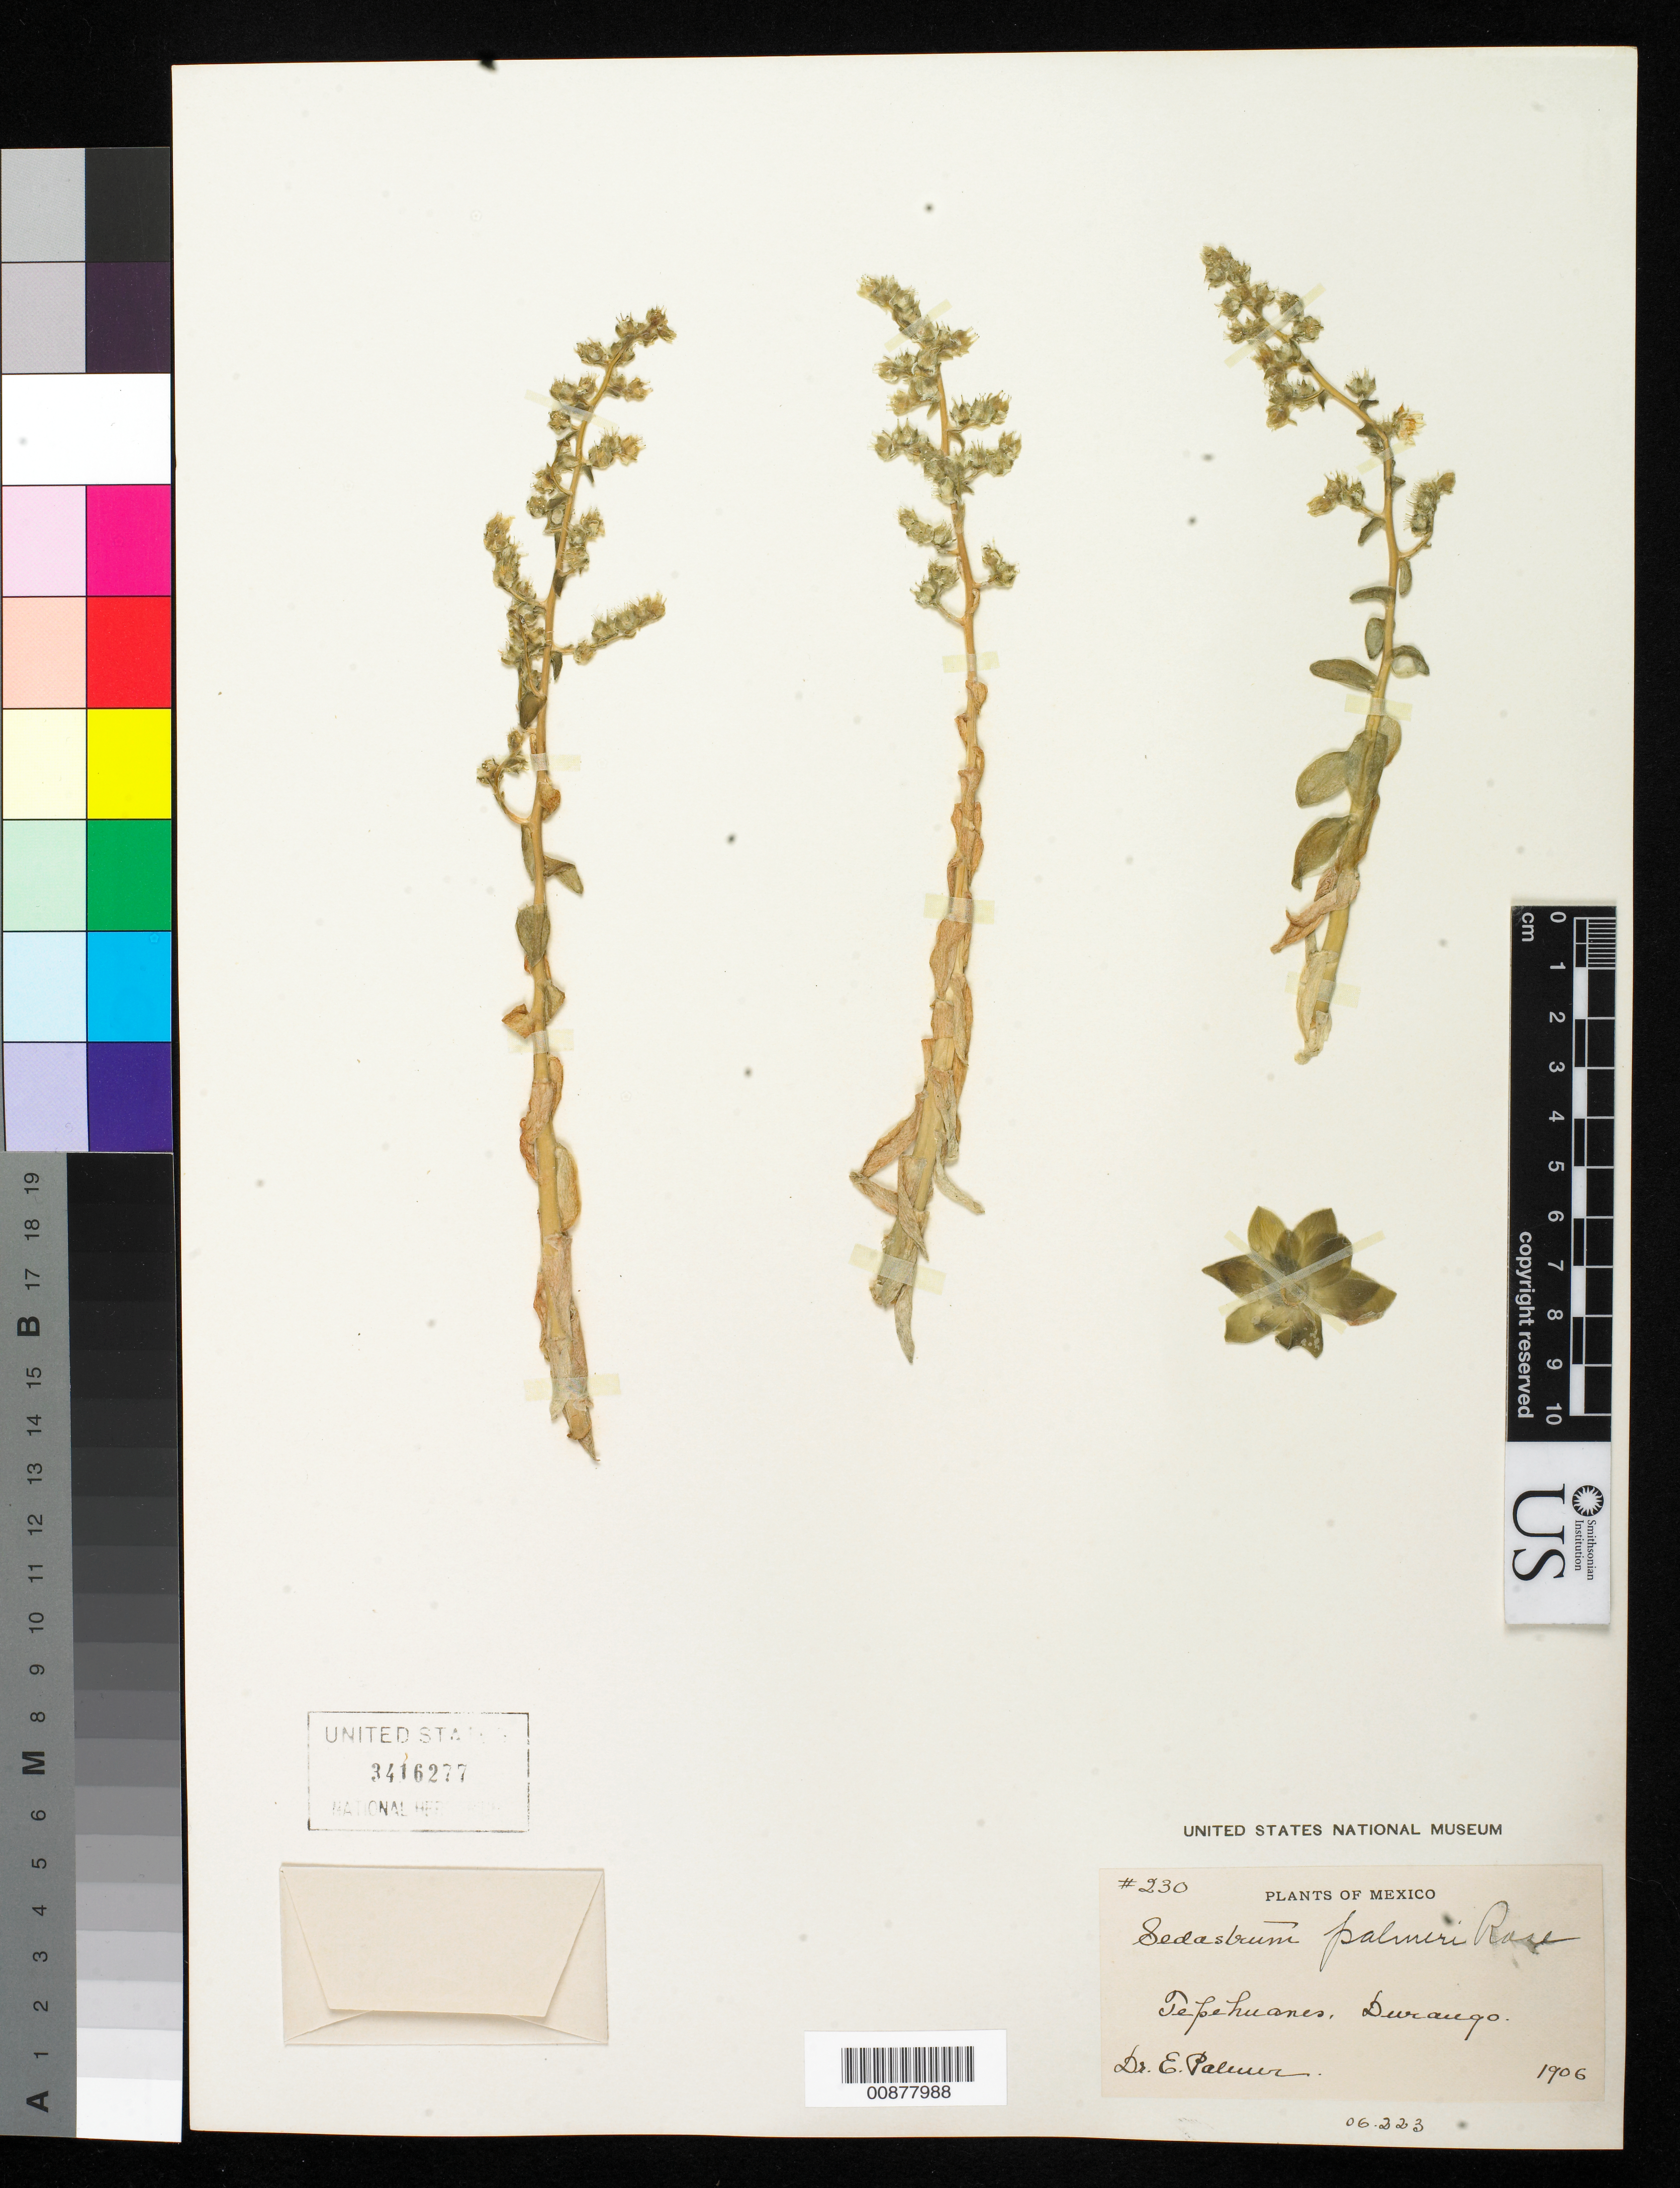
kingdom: Plantae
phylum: Tracheophyta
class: Magnoliopsida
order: Saxifragales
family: Crassulaceae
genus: Sedum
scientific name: Sedum glabrum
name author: (Rose) Praeger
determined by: Strong, Mark T., (BOT), Smithsonian Institution - National Museum of Natural History (UNITED STATES)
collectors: E. Palmer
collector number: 230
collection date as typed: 1906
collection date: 1906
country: Mexico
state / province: Durango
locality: Tepehuanes, Durango.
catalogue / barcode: US 3416277